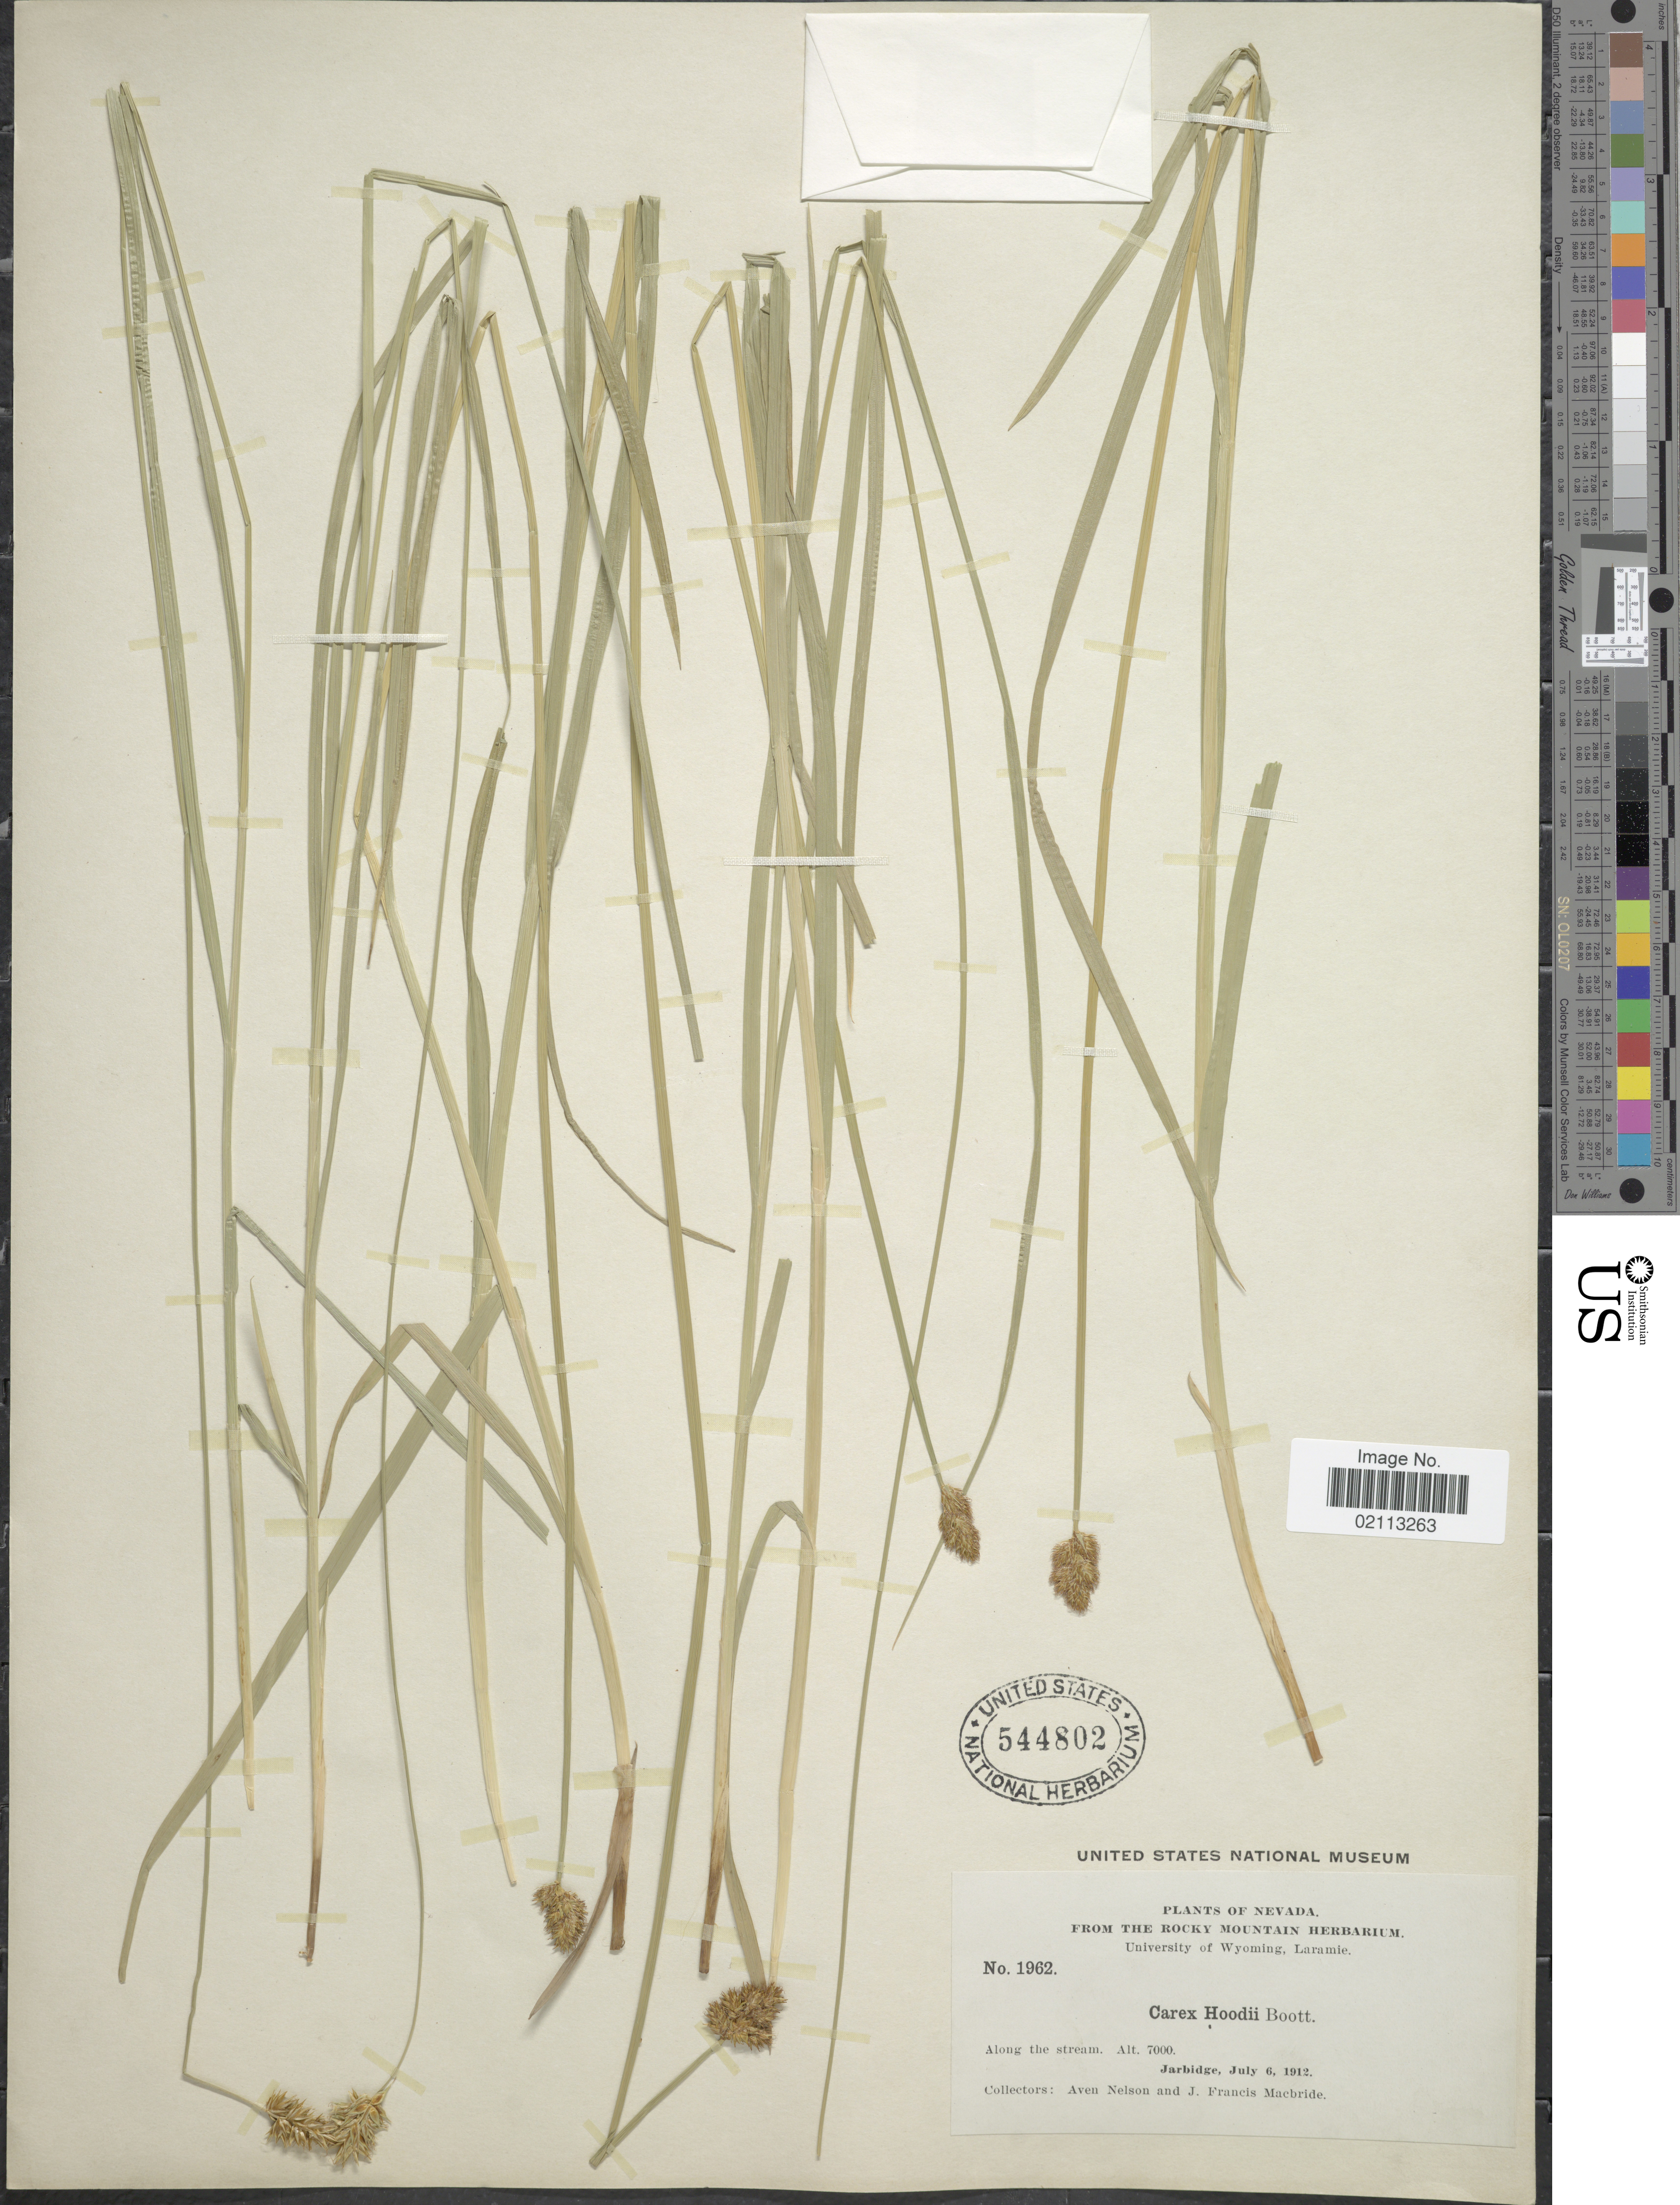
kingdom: Plantae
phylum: Tracheophyta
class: Liliopsida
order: Poales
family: Cyperaceae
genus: Carex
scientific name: Carex hoodii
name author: Boott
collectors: A. Nelson & J. F. Macbride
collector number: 1962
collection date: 1912-07-06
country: United States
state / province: Nevada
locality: Jarbidge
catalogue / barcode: US 544802